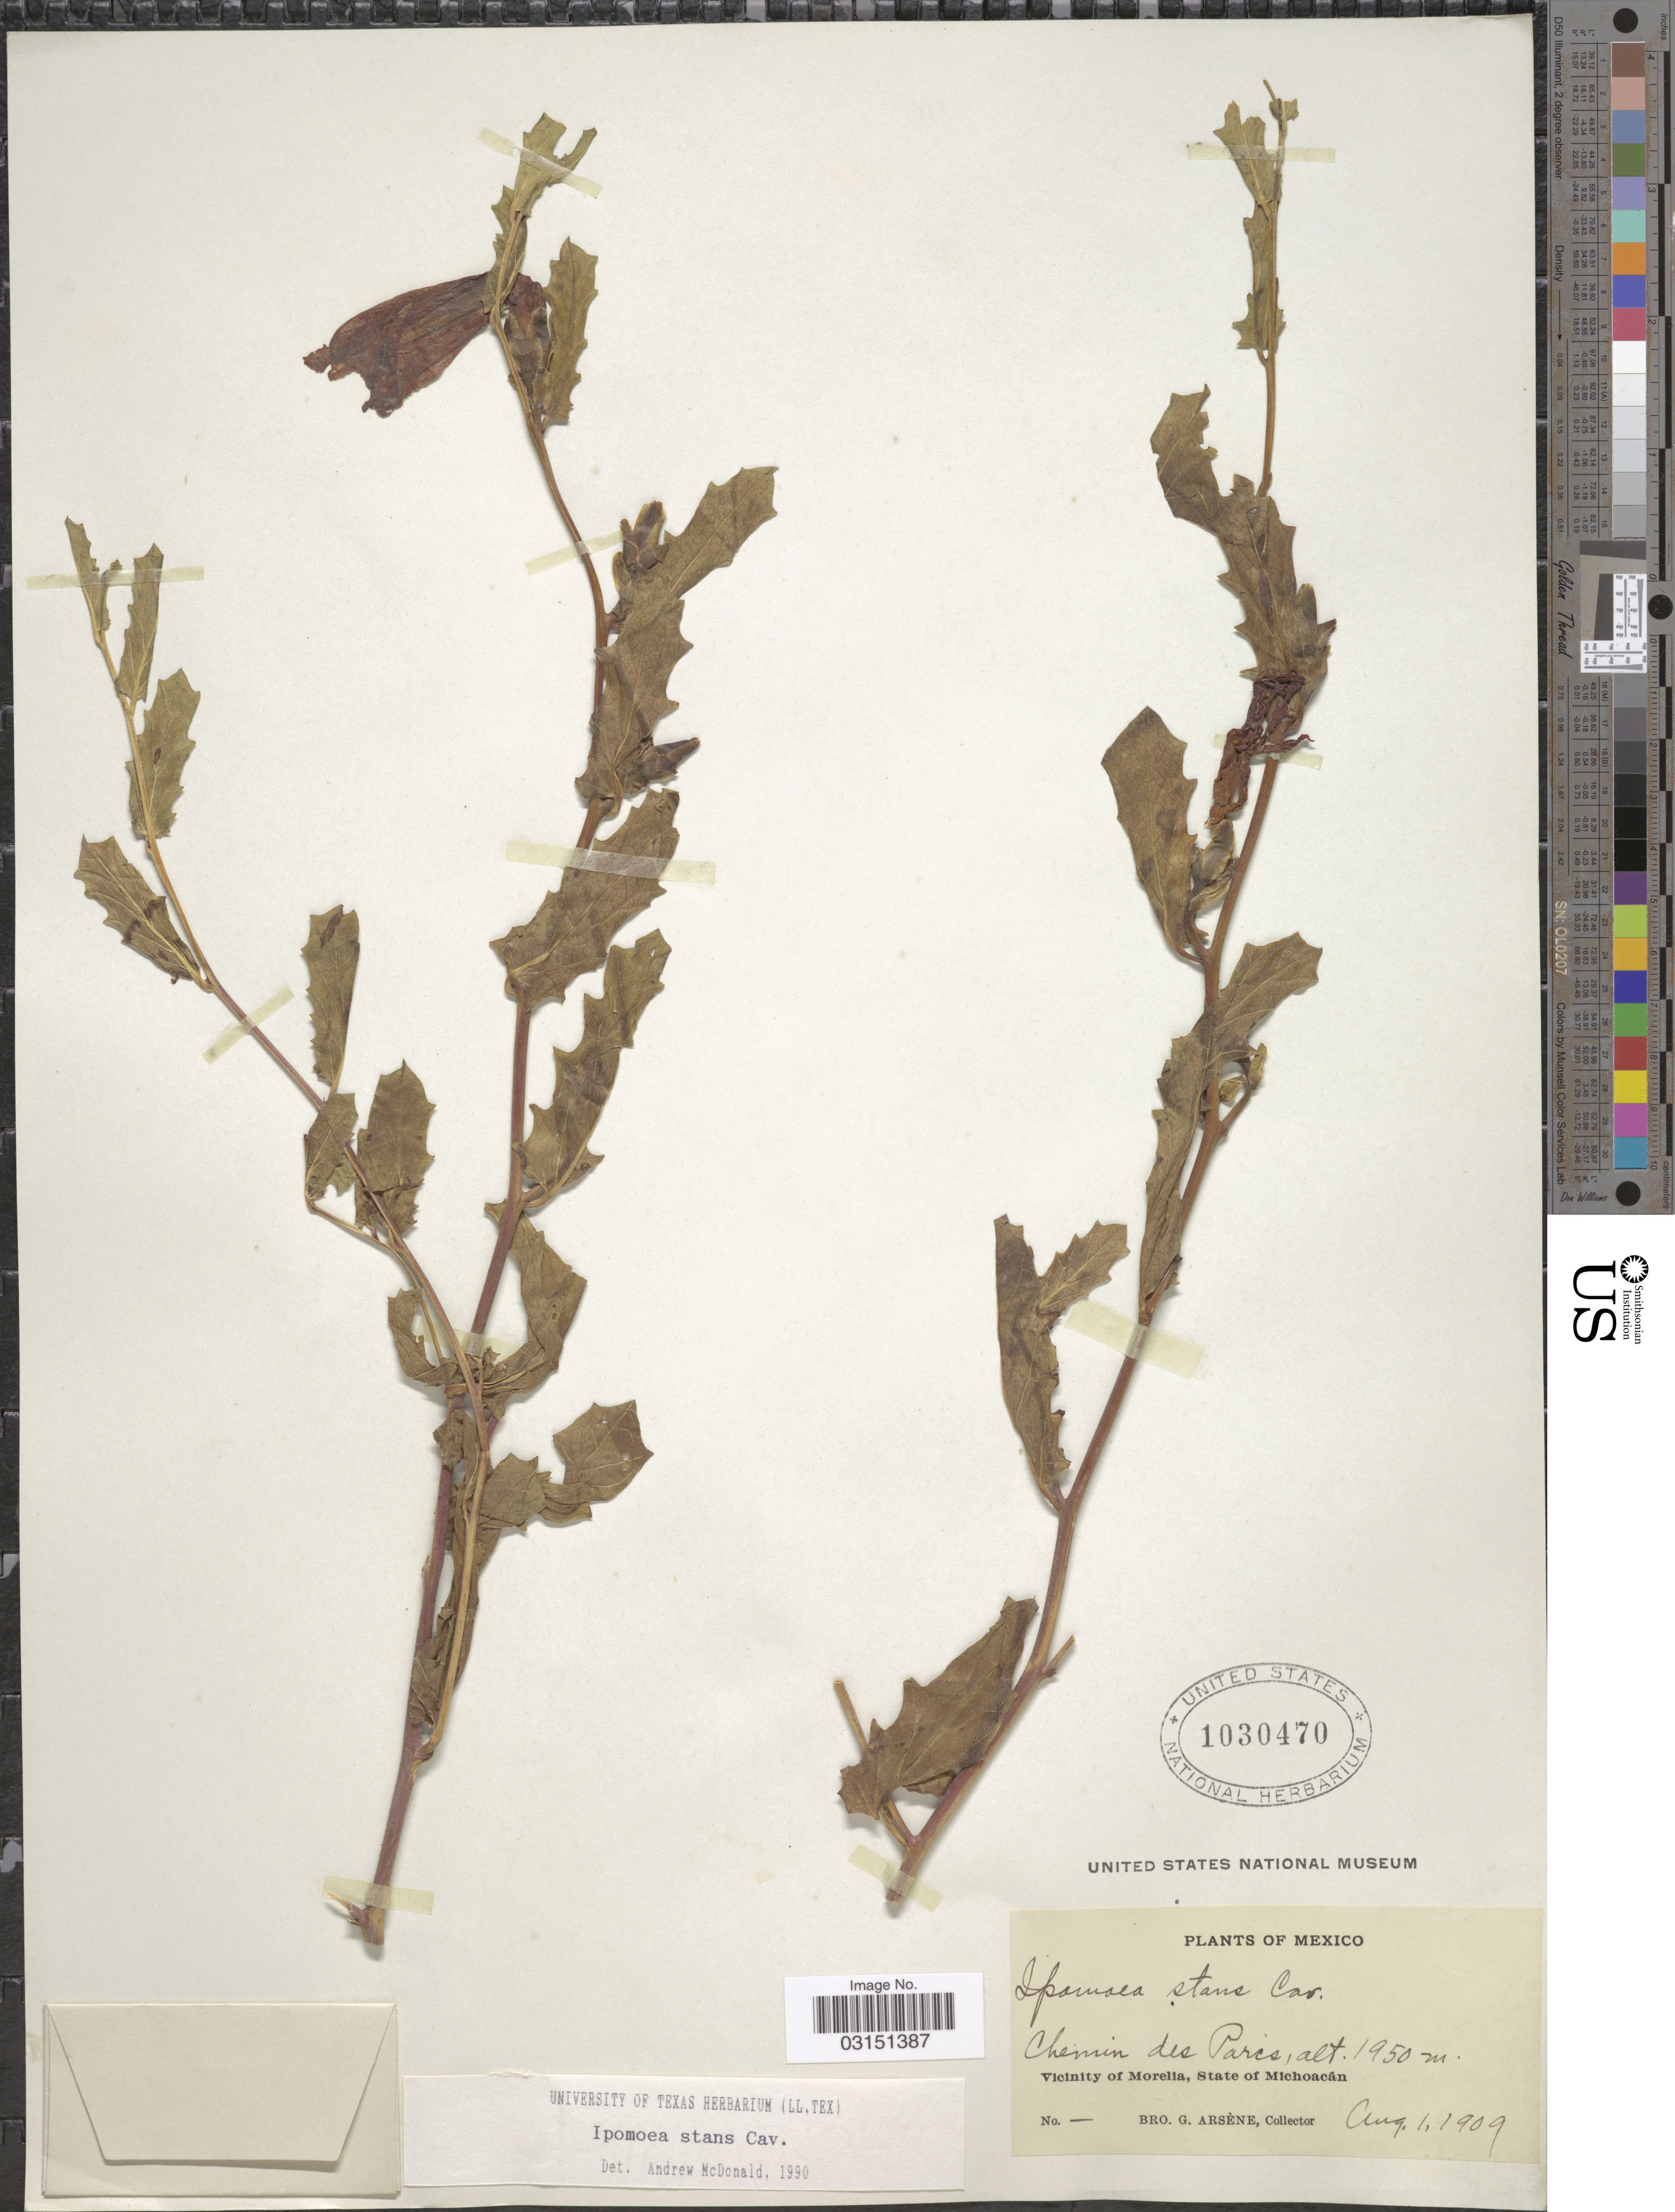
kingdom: Plantae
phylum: Tracheophyta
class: Magnoliopsida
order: Solanales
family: Convolvulaceae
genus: Ipomoea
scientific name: Ipomoea stans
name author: Cav.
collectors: Bro. G. Arsène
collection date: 1909-08-01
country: Mexico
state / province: Michoacán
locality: Chemin des Parcs. Vicinity of Morelia.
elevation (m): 1950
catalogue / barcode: US 1030470